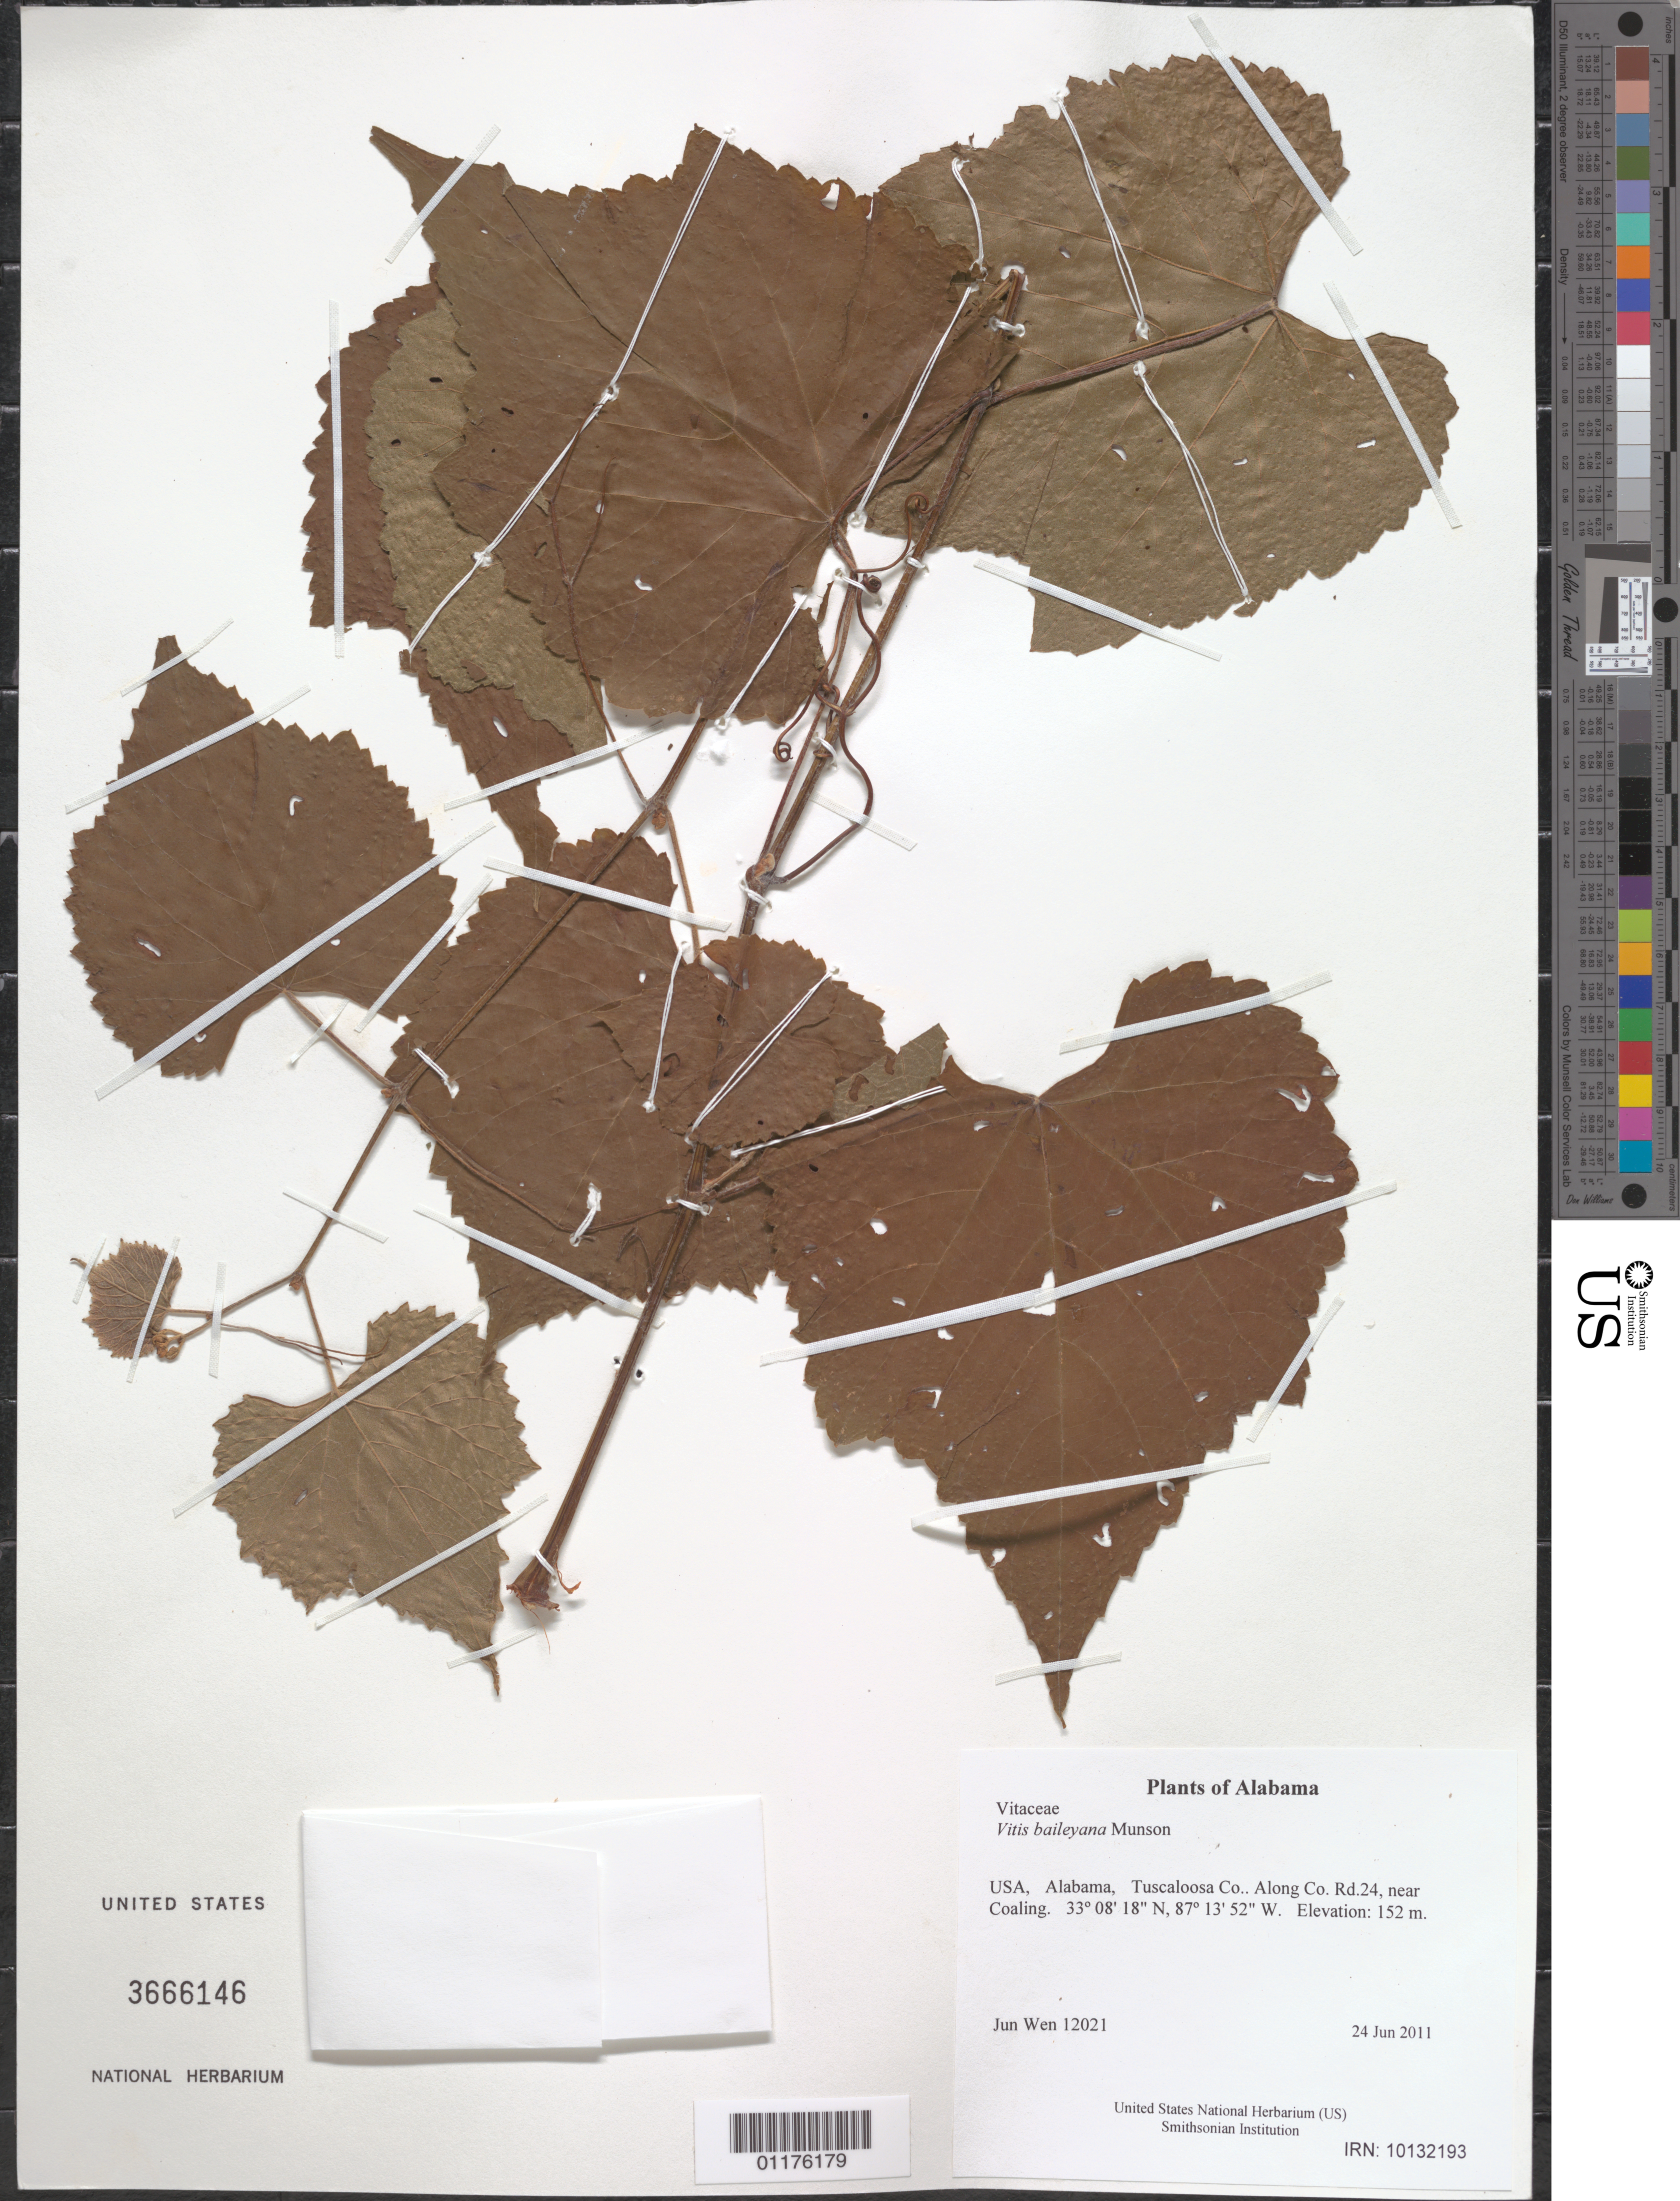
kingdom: Plantae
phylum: Tracheophyta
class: Magnoliopsida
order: Vitales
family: Vitaceae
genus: Vitis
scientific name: Vitis baileyana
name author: Munson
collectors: J. Wen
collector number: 12021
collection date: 2011-06-24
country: United States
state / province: Alabama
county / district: Tuscaloosa Co.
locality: Along Co. Rd.24, near Coaling.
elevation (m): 152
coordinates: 33 08.309 N, 87 13.873 W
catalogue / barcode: US 3666146